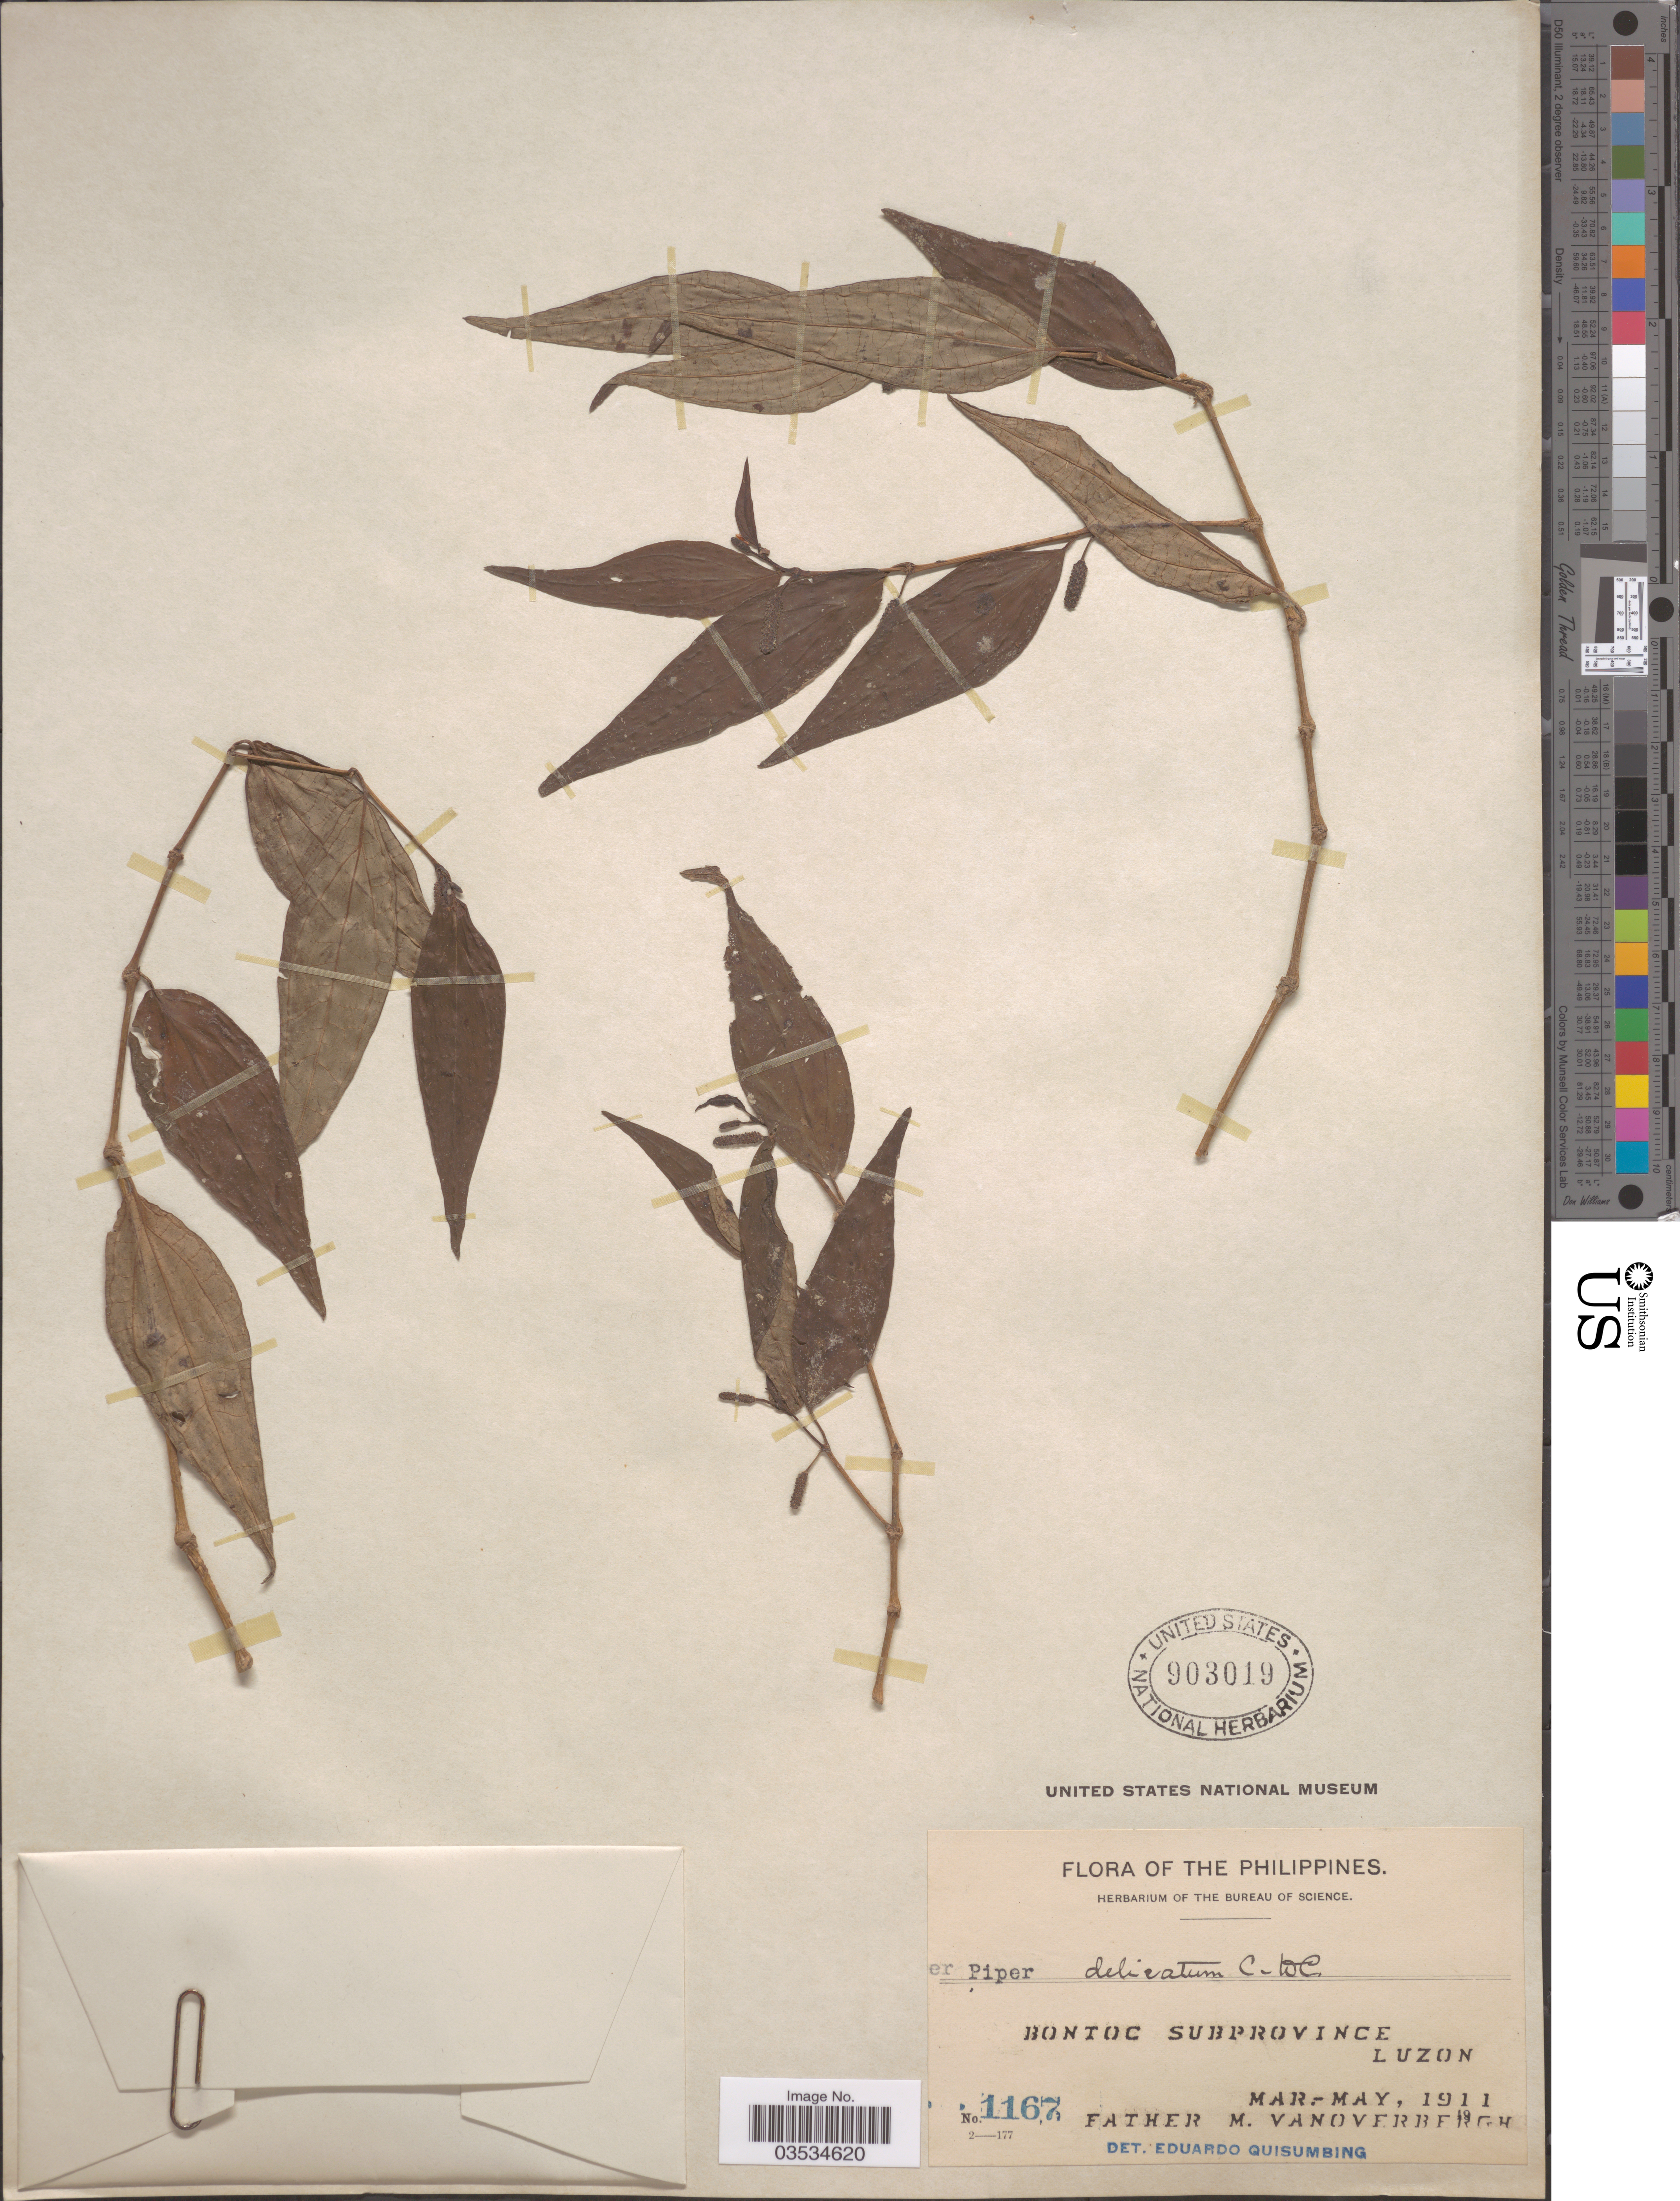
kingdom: Plantae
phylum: Tracheophyta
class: Magnoliopsida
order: Piperales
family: Piperaceae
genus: Piper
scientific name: Piper delicatum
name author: C. DC. in Elmer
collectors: F. Vanoverbergh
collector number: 1167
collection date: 1911-03/1911-05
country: Philippines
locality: Bontoc Subprovince. Luzon.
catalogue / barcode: US 903019